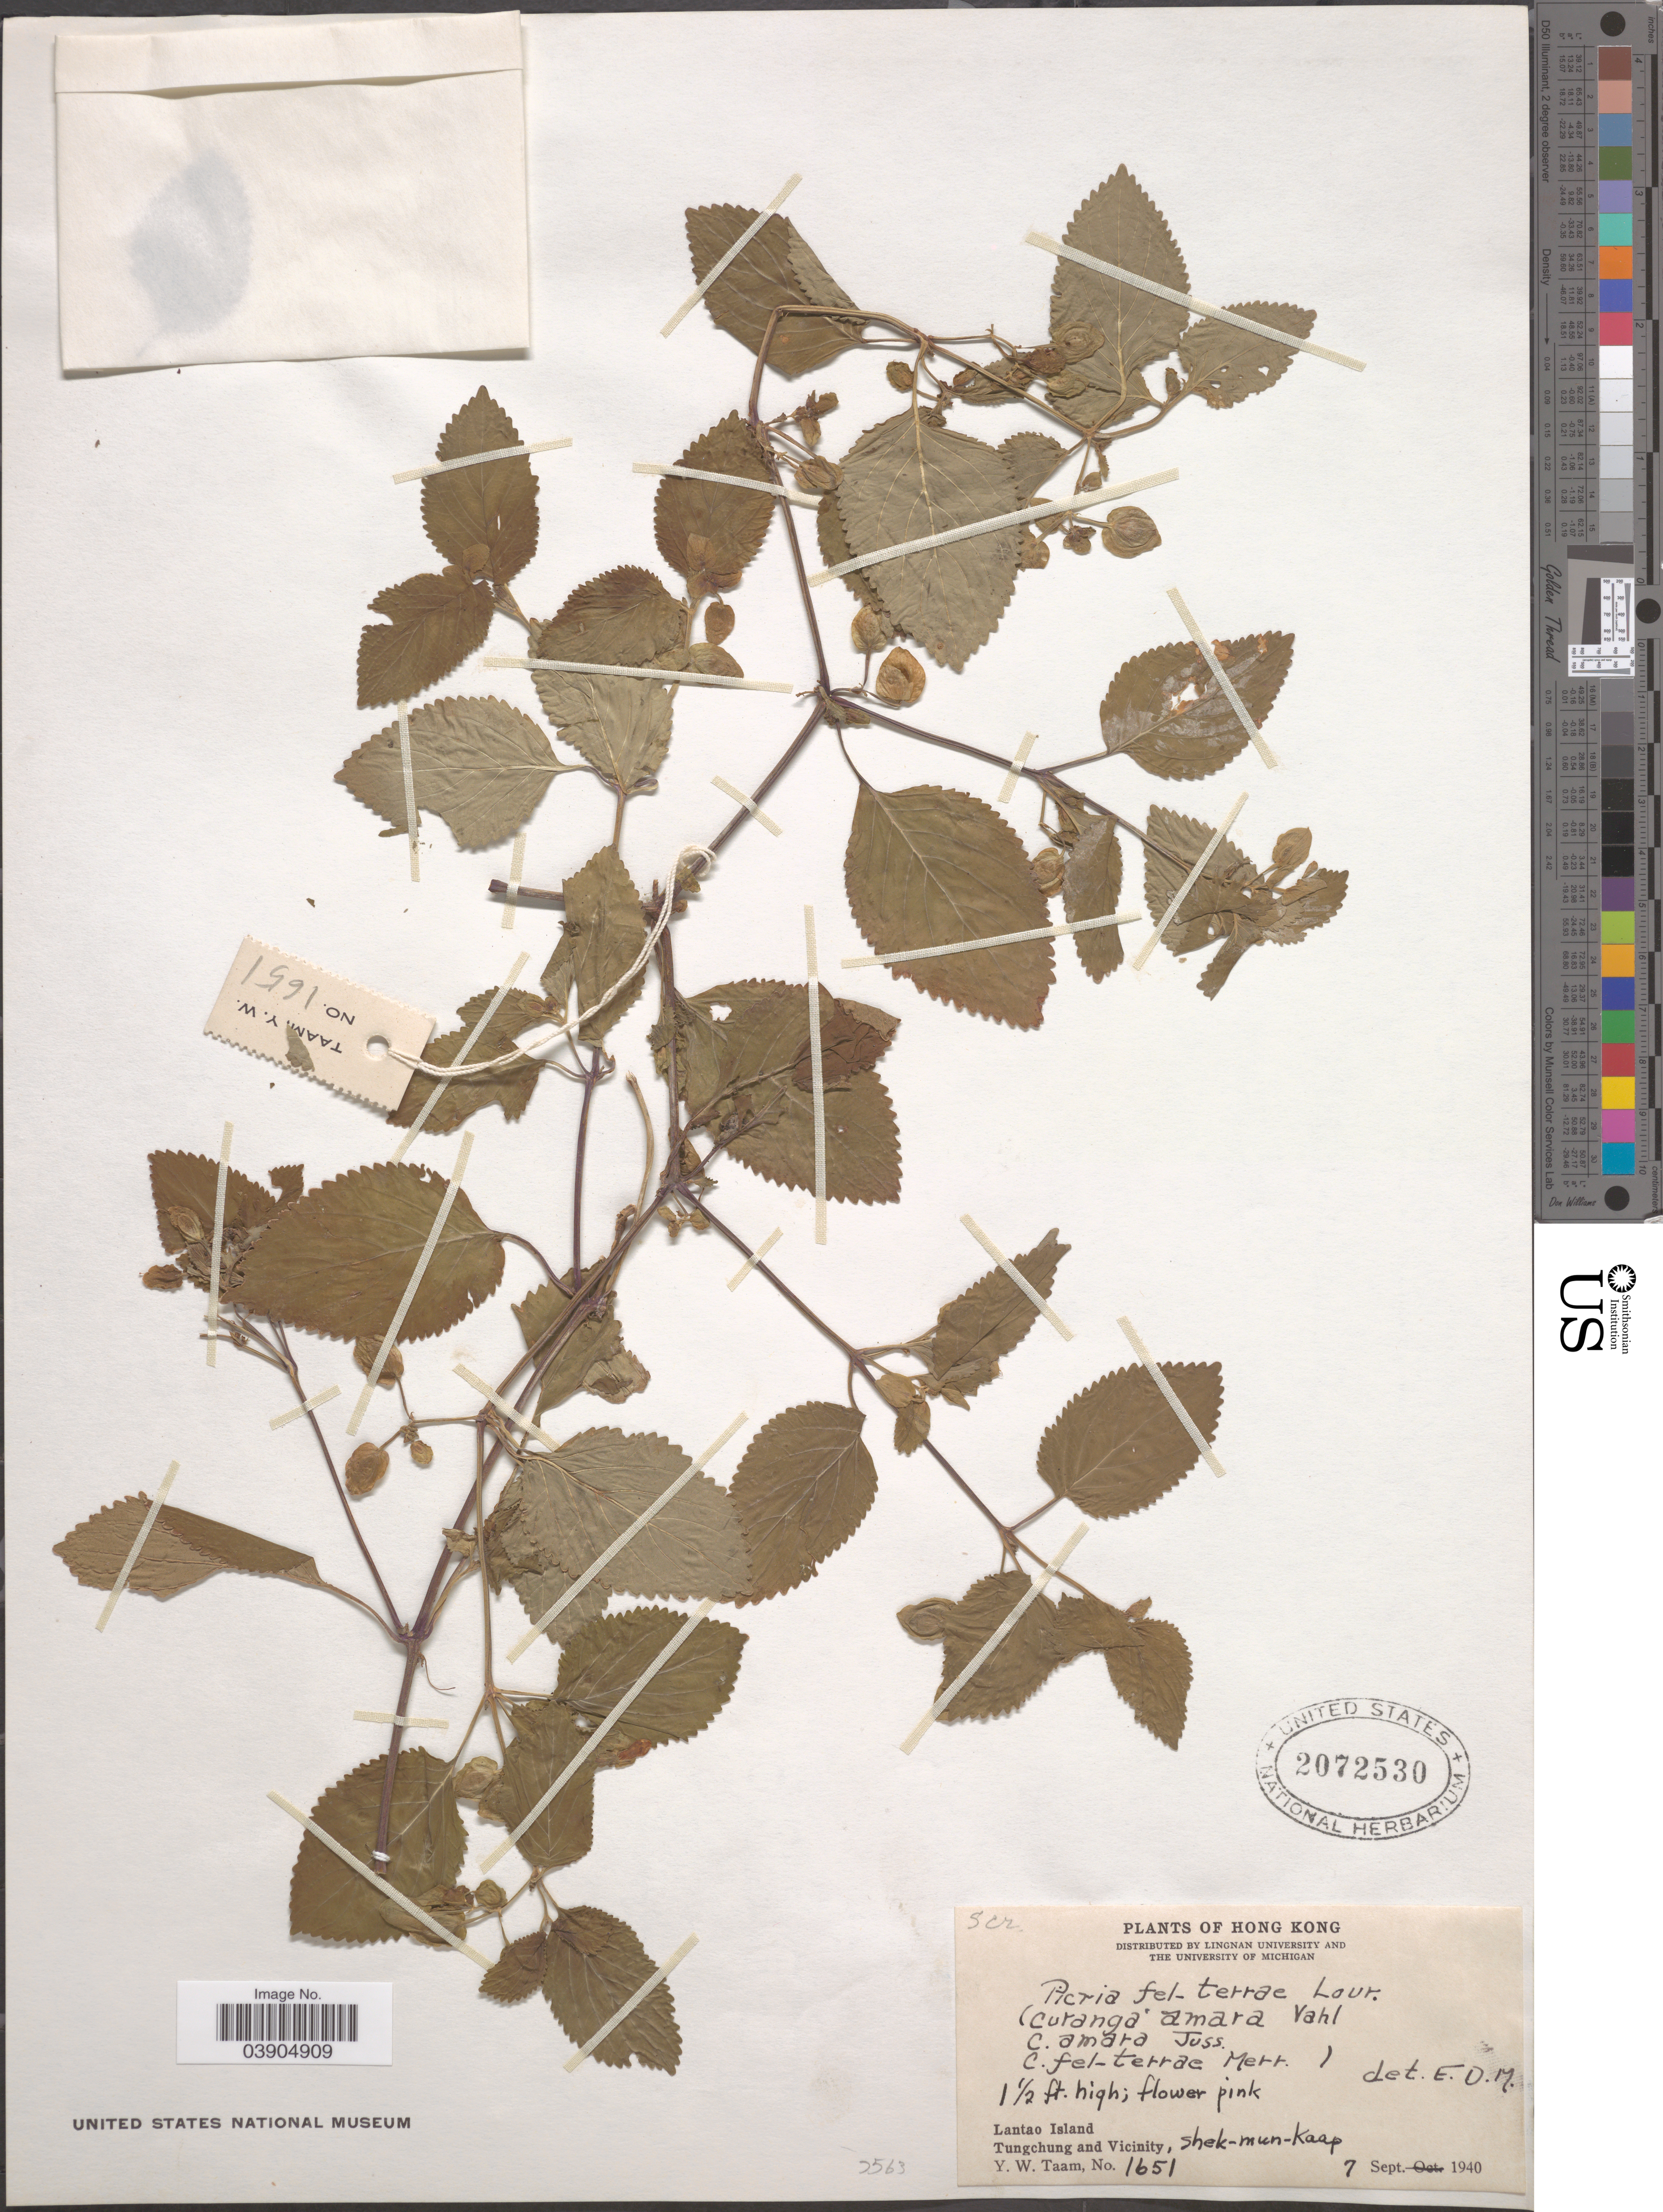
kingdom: Plantae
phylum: Tracheophyta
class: Magnoliopsida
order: Lamiales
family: Linderniaceae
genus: Curanga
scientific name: Curanga sp.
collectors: Y. W. Taam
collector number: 1651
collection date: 1940-09-07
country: China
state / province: Hong Kong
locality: Lantao Island. Tungchung and Vicinity, Shek-mun-Kaap.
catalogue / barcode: US 2072530